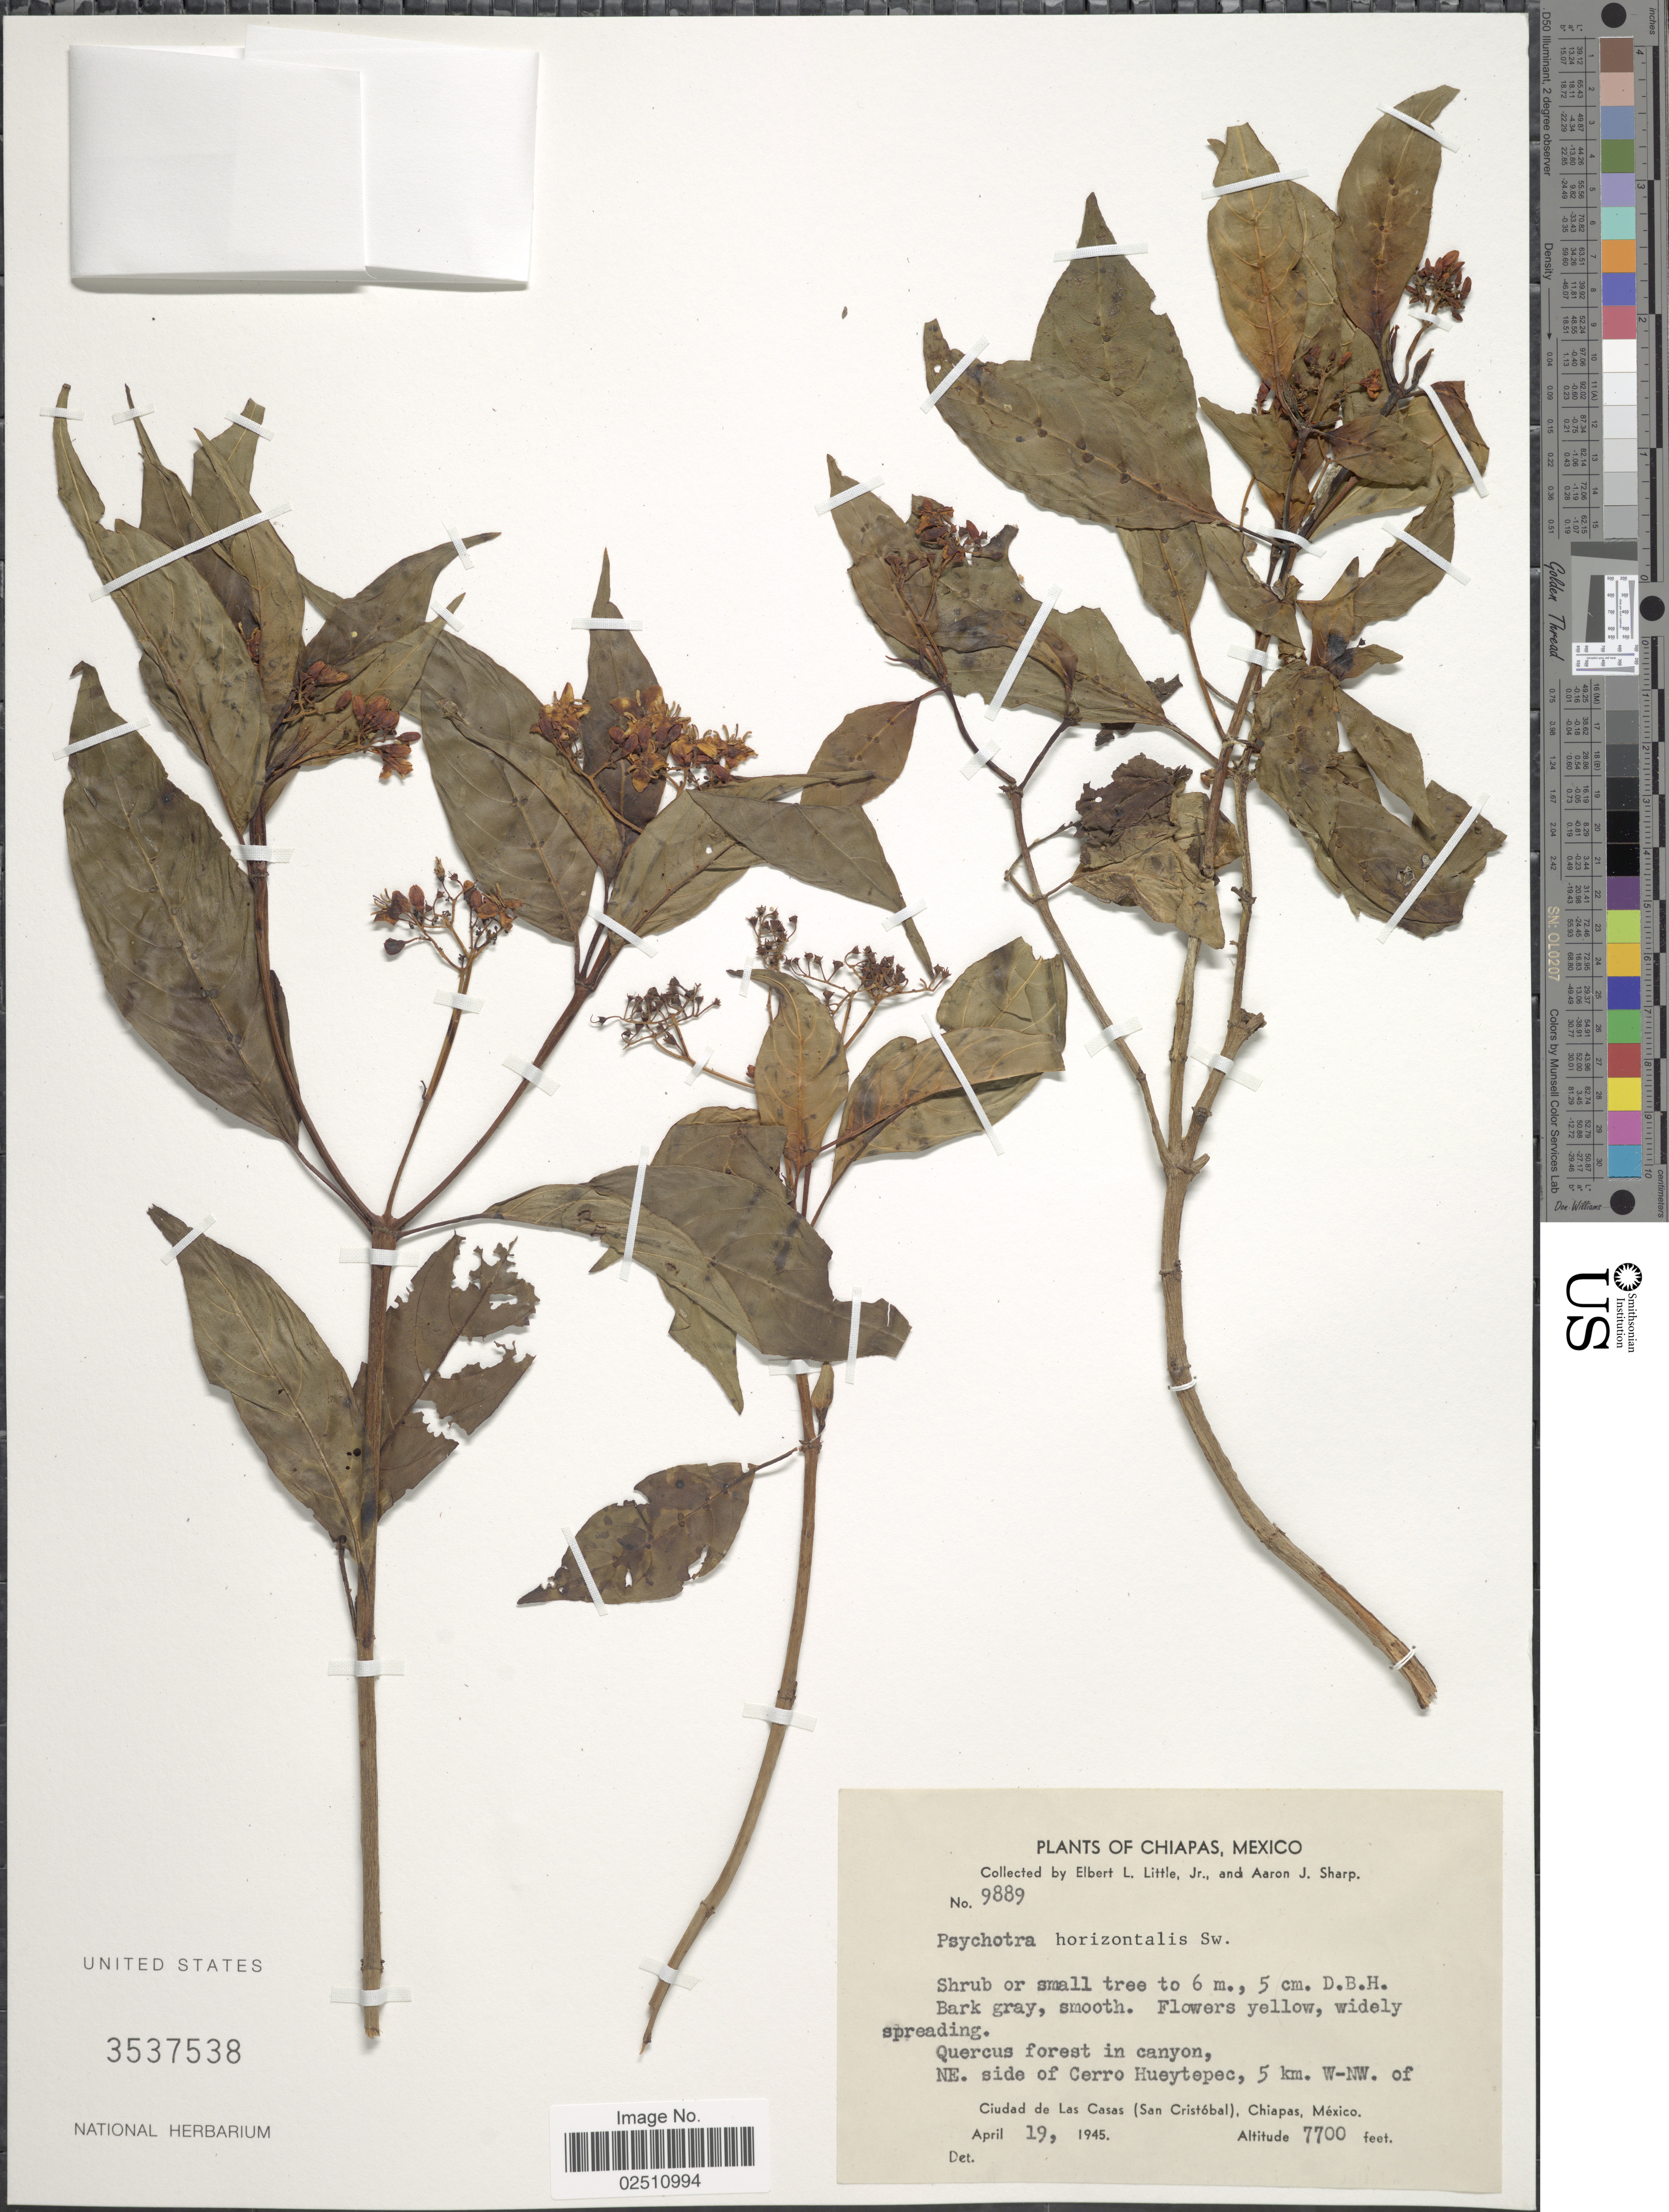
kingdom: Plantae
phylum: Tracheophyta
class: Magnoliopsida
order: Gentianales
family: Rubiaceae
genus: Psychotria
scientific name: Psychotria horizontalis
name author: Sw.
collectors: E. L. Little & Mrs A. J. Sharp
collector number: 9889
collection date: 1945-04-19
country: Mexico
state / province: Chiapas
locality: Quercus forest in canyon, NE. side of Cerro Hueytepec, 5 km. W-NW. of Ciudad de Las Casas (San Cristobal)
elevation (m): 2347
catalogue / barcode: US 3537538